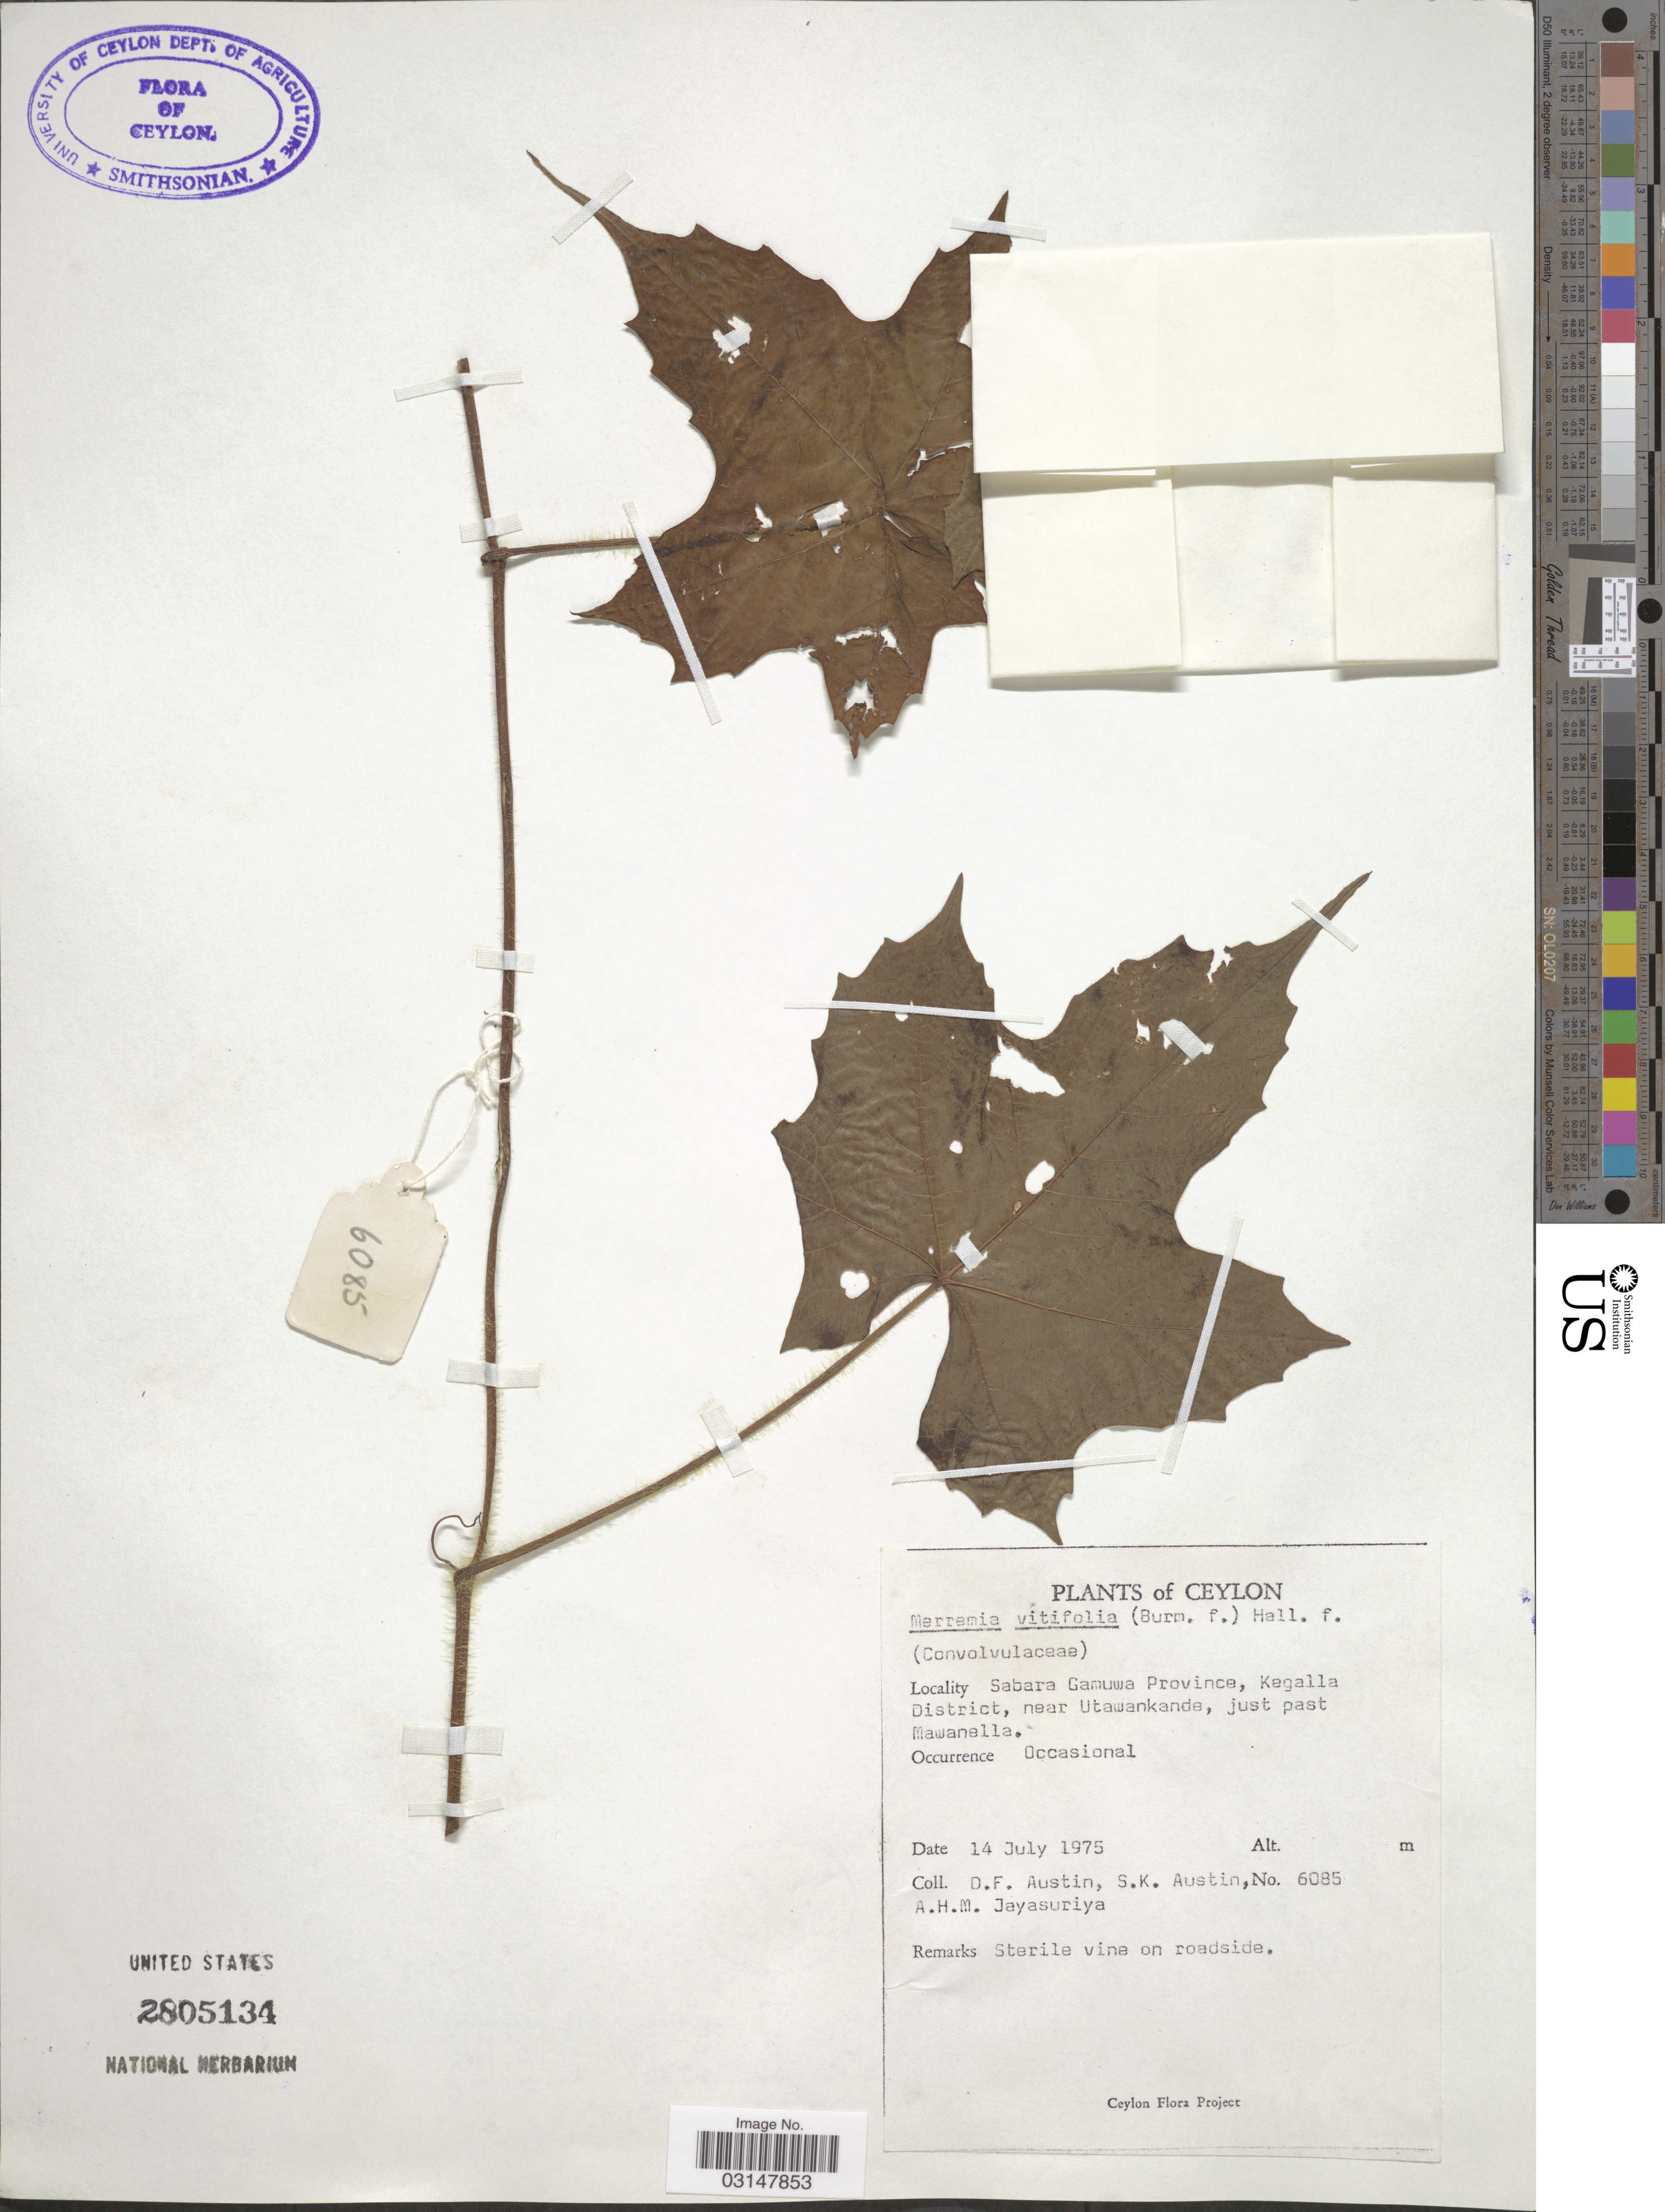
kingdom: Plantae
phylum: Tracheophyta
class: Magnoliopsida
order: Solanales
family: Convolvulaceae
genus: Distimake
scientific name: Distimake vitifolius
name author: (Burm. f.) Pisuttimarn & Petrongari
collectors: D. Austin, S. Austin & A. H. Jayasuriya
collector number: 6085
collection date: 1975-07-14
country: Sri Lanka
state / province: Sabaragamuwa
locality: Ceylon. Kegalla District, near Utawankande, just past Mawanella.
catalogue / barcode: US 2805134